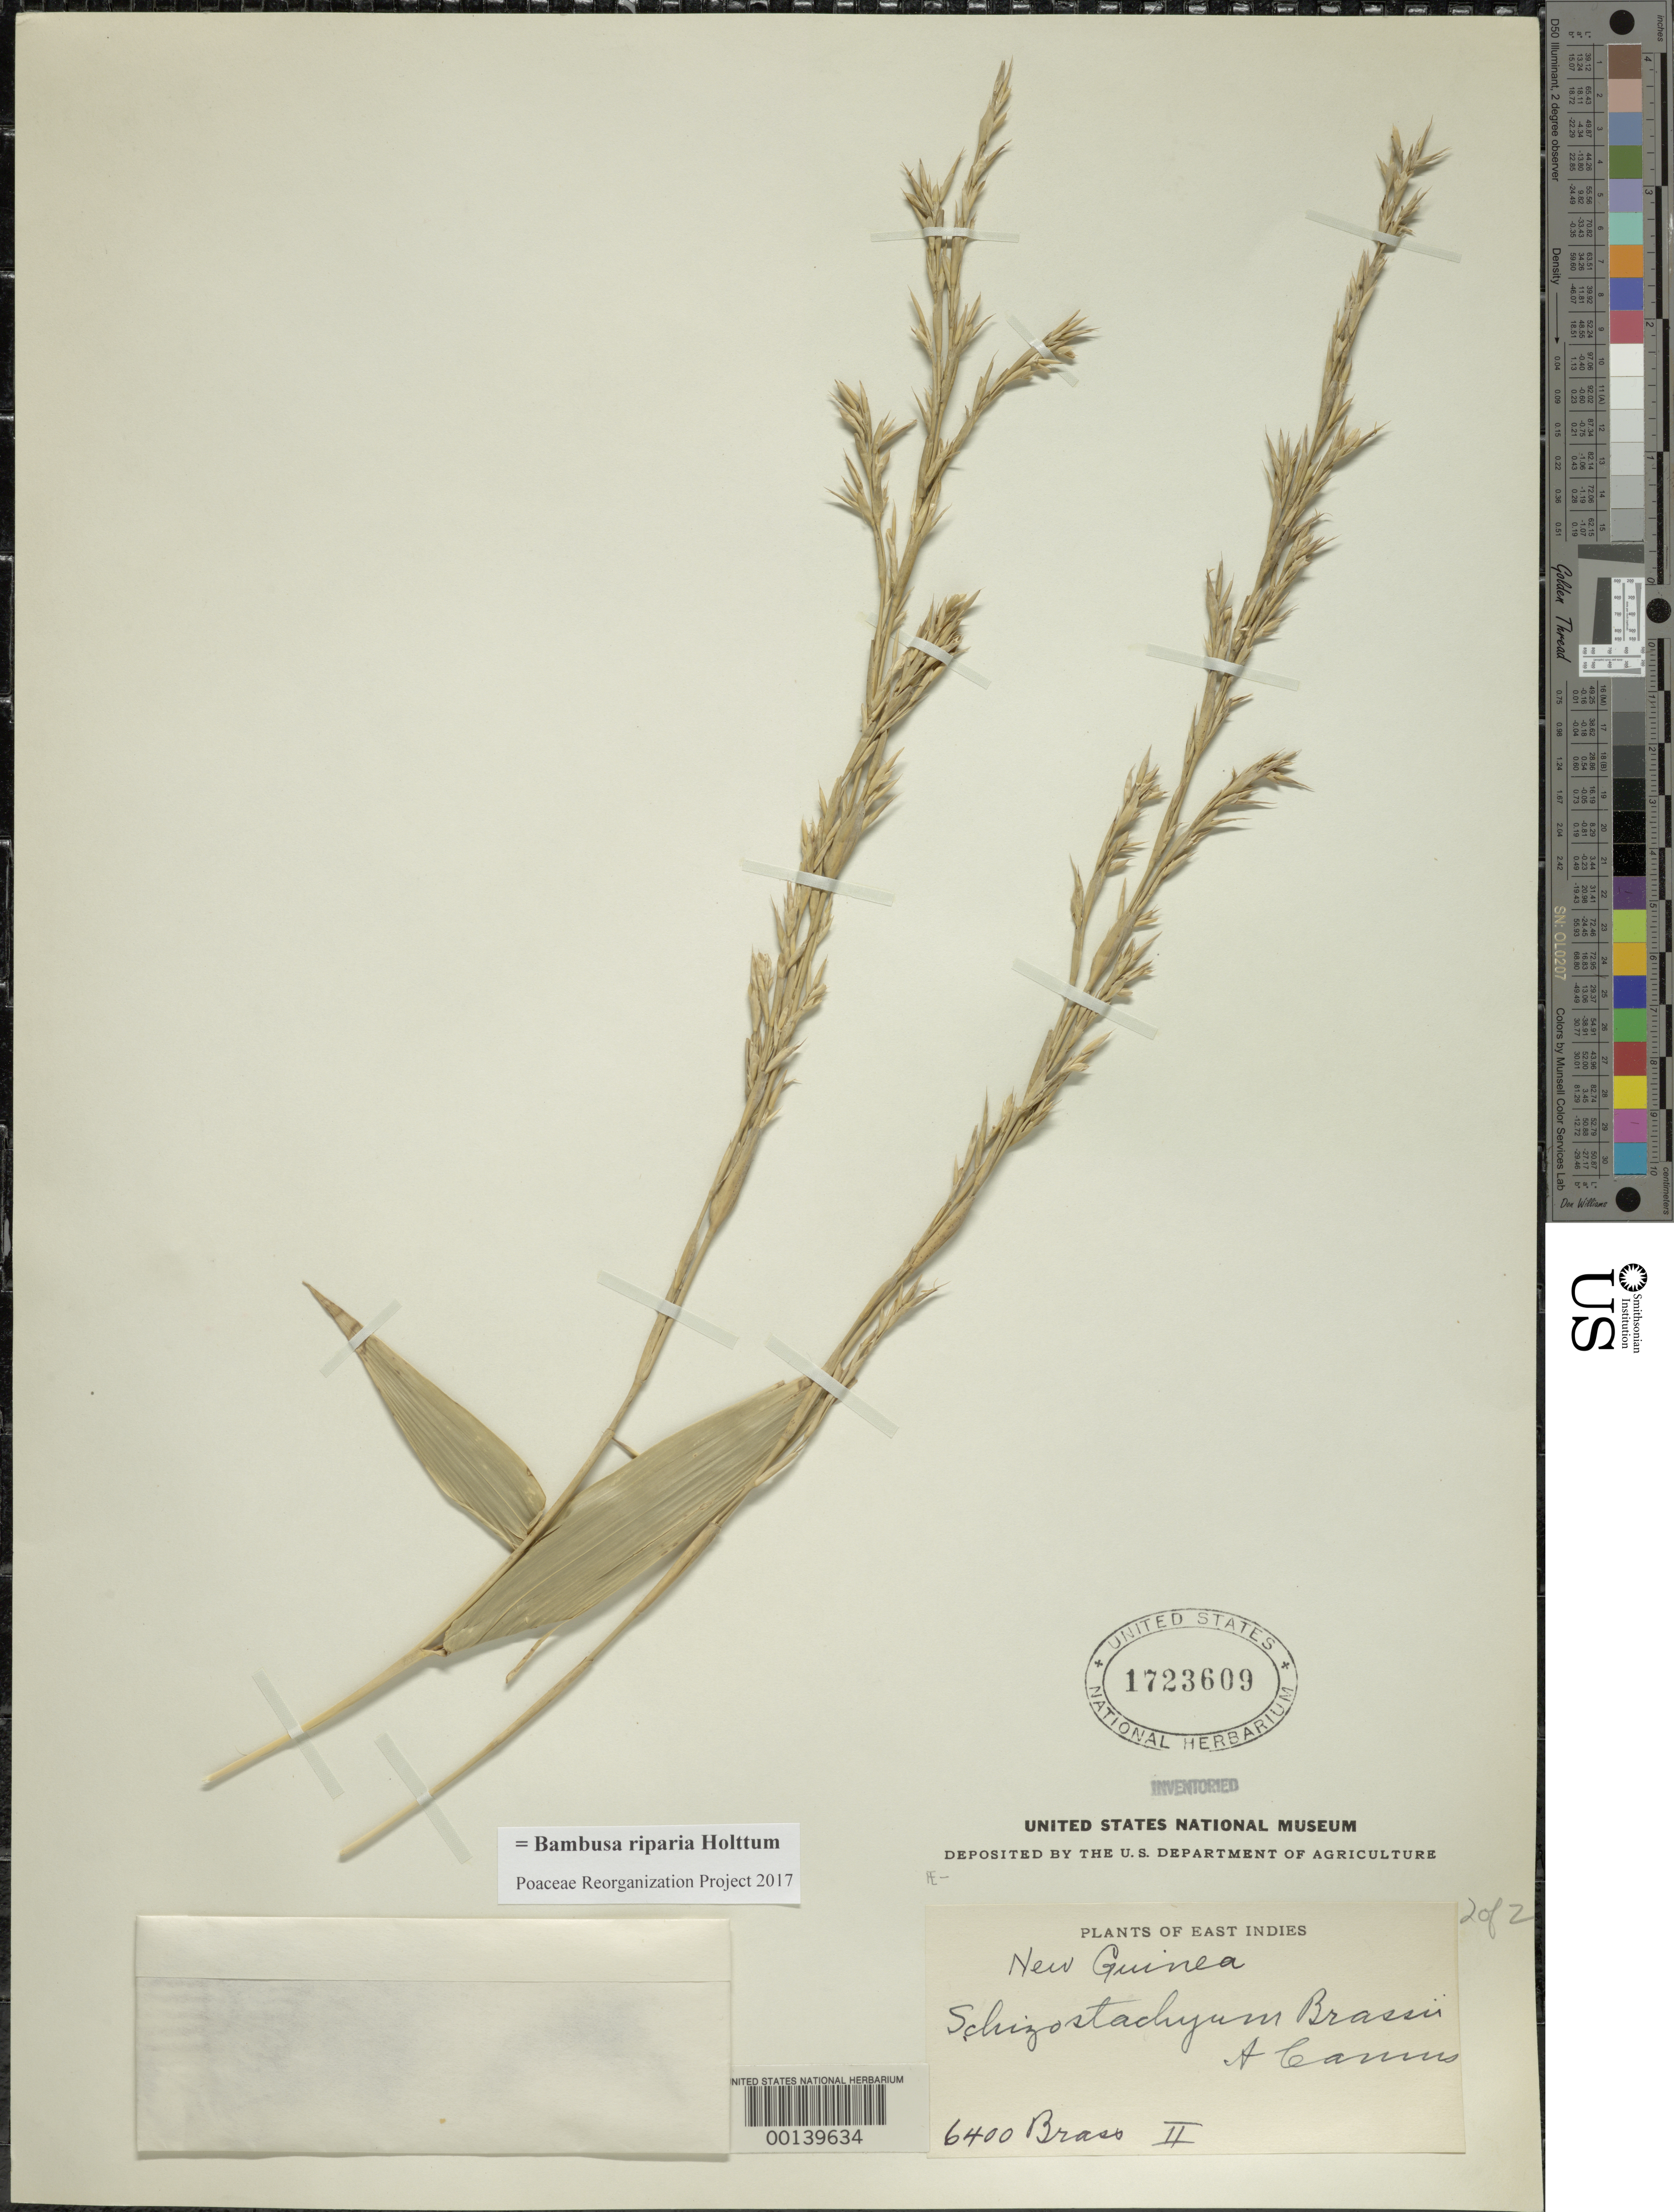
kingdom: Plantae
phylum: Tracheophyta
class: Liliopsida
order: Poales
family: Poaceae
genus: Bambusa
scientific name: Bambusa riparia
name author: Holttum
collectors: L. J. Brass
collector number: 6400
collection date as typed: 20 Mar 1936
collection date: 1936-03-20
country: Papua New Guinea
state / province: Western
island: Daru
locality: Daru isl., western division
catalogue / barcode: US 1723609